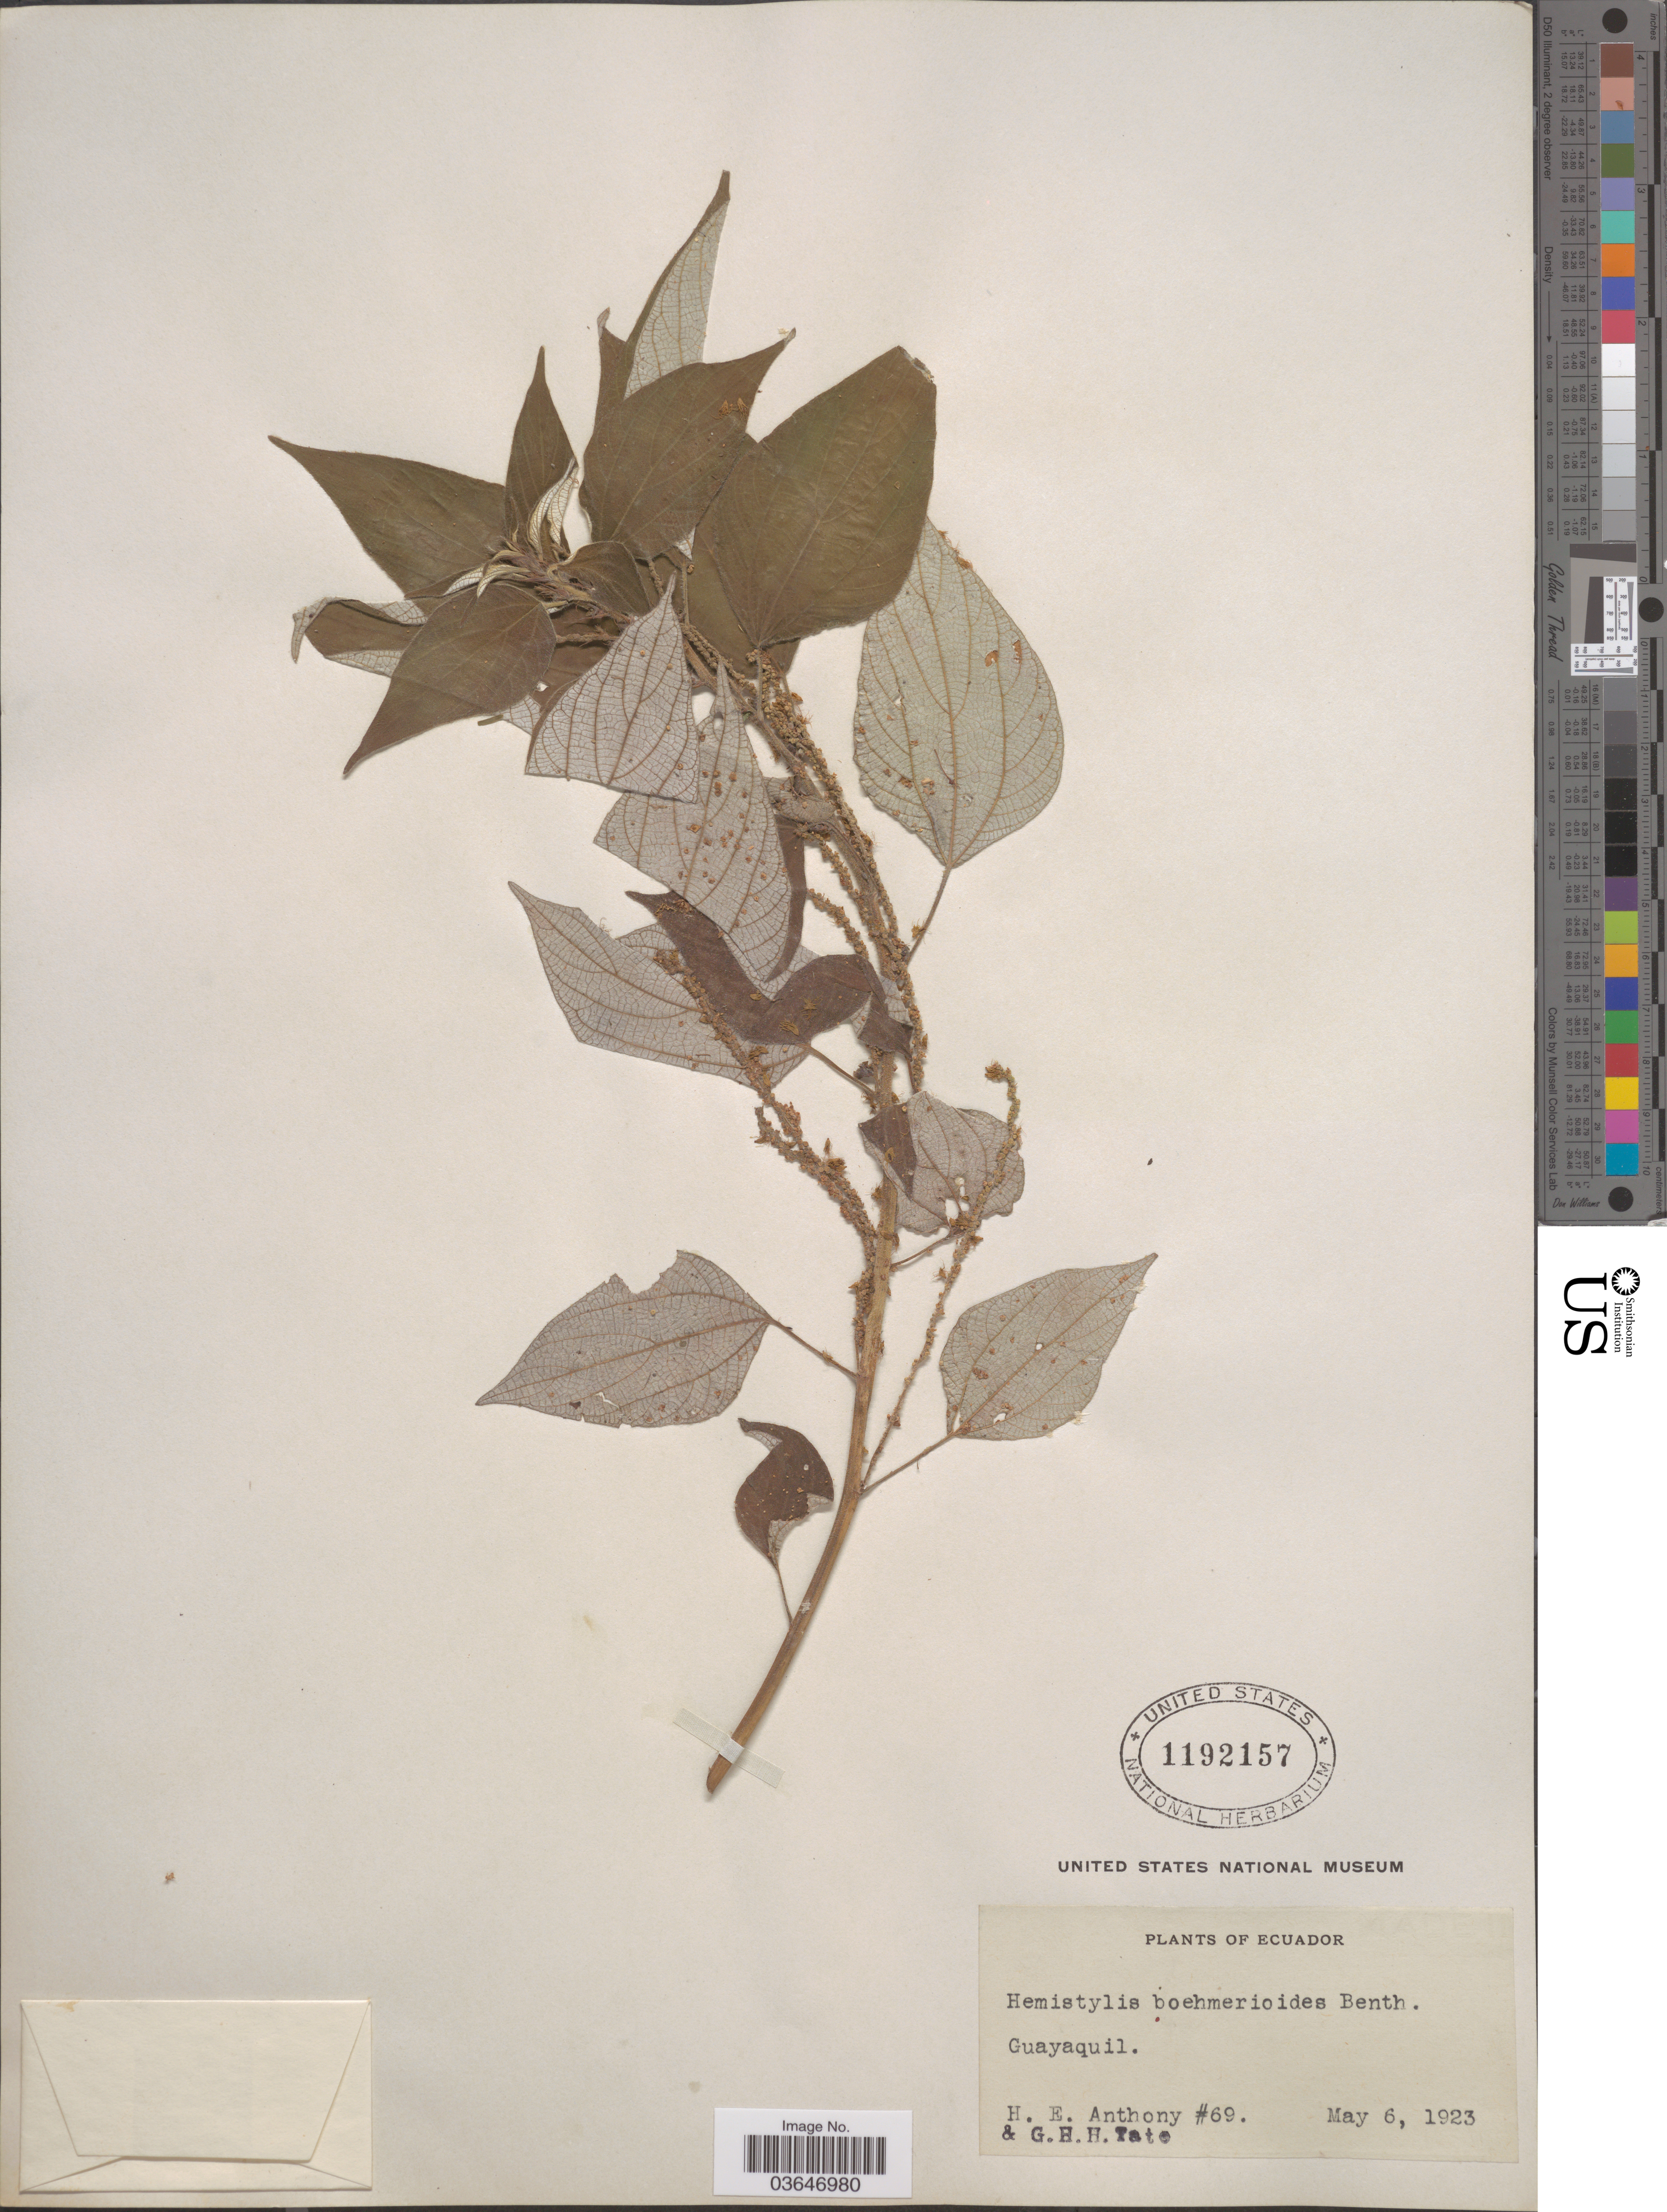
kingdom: Plantae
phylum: Tracheophyta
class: Magnoliopsida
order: Rosales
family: Urticaceae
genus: Hemistylus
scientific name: Hemistylus boehmerioides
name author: Benth.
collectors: H. E. Anthony & G. H. H.Tate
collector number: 69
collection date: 1923-05-06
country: Ecuador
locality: Guayaquil.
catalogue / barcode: US 1192157